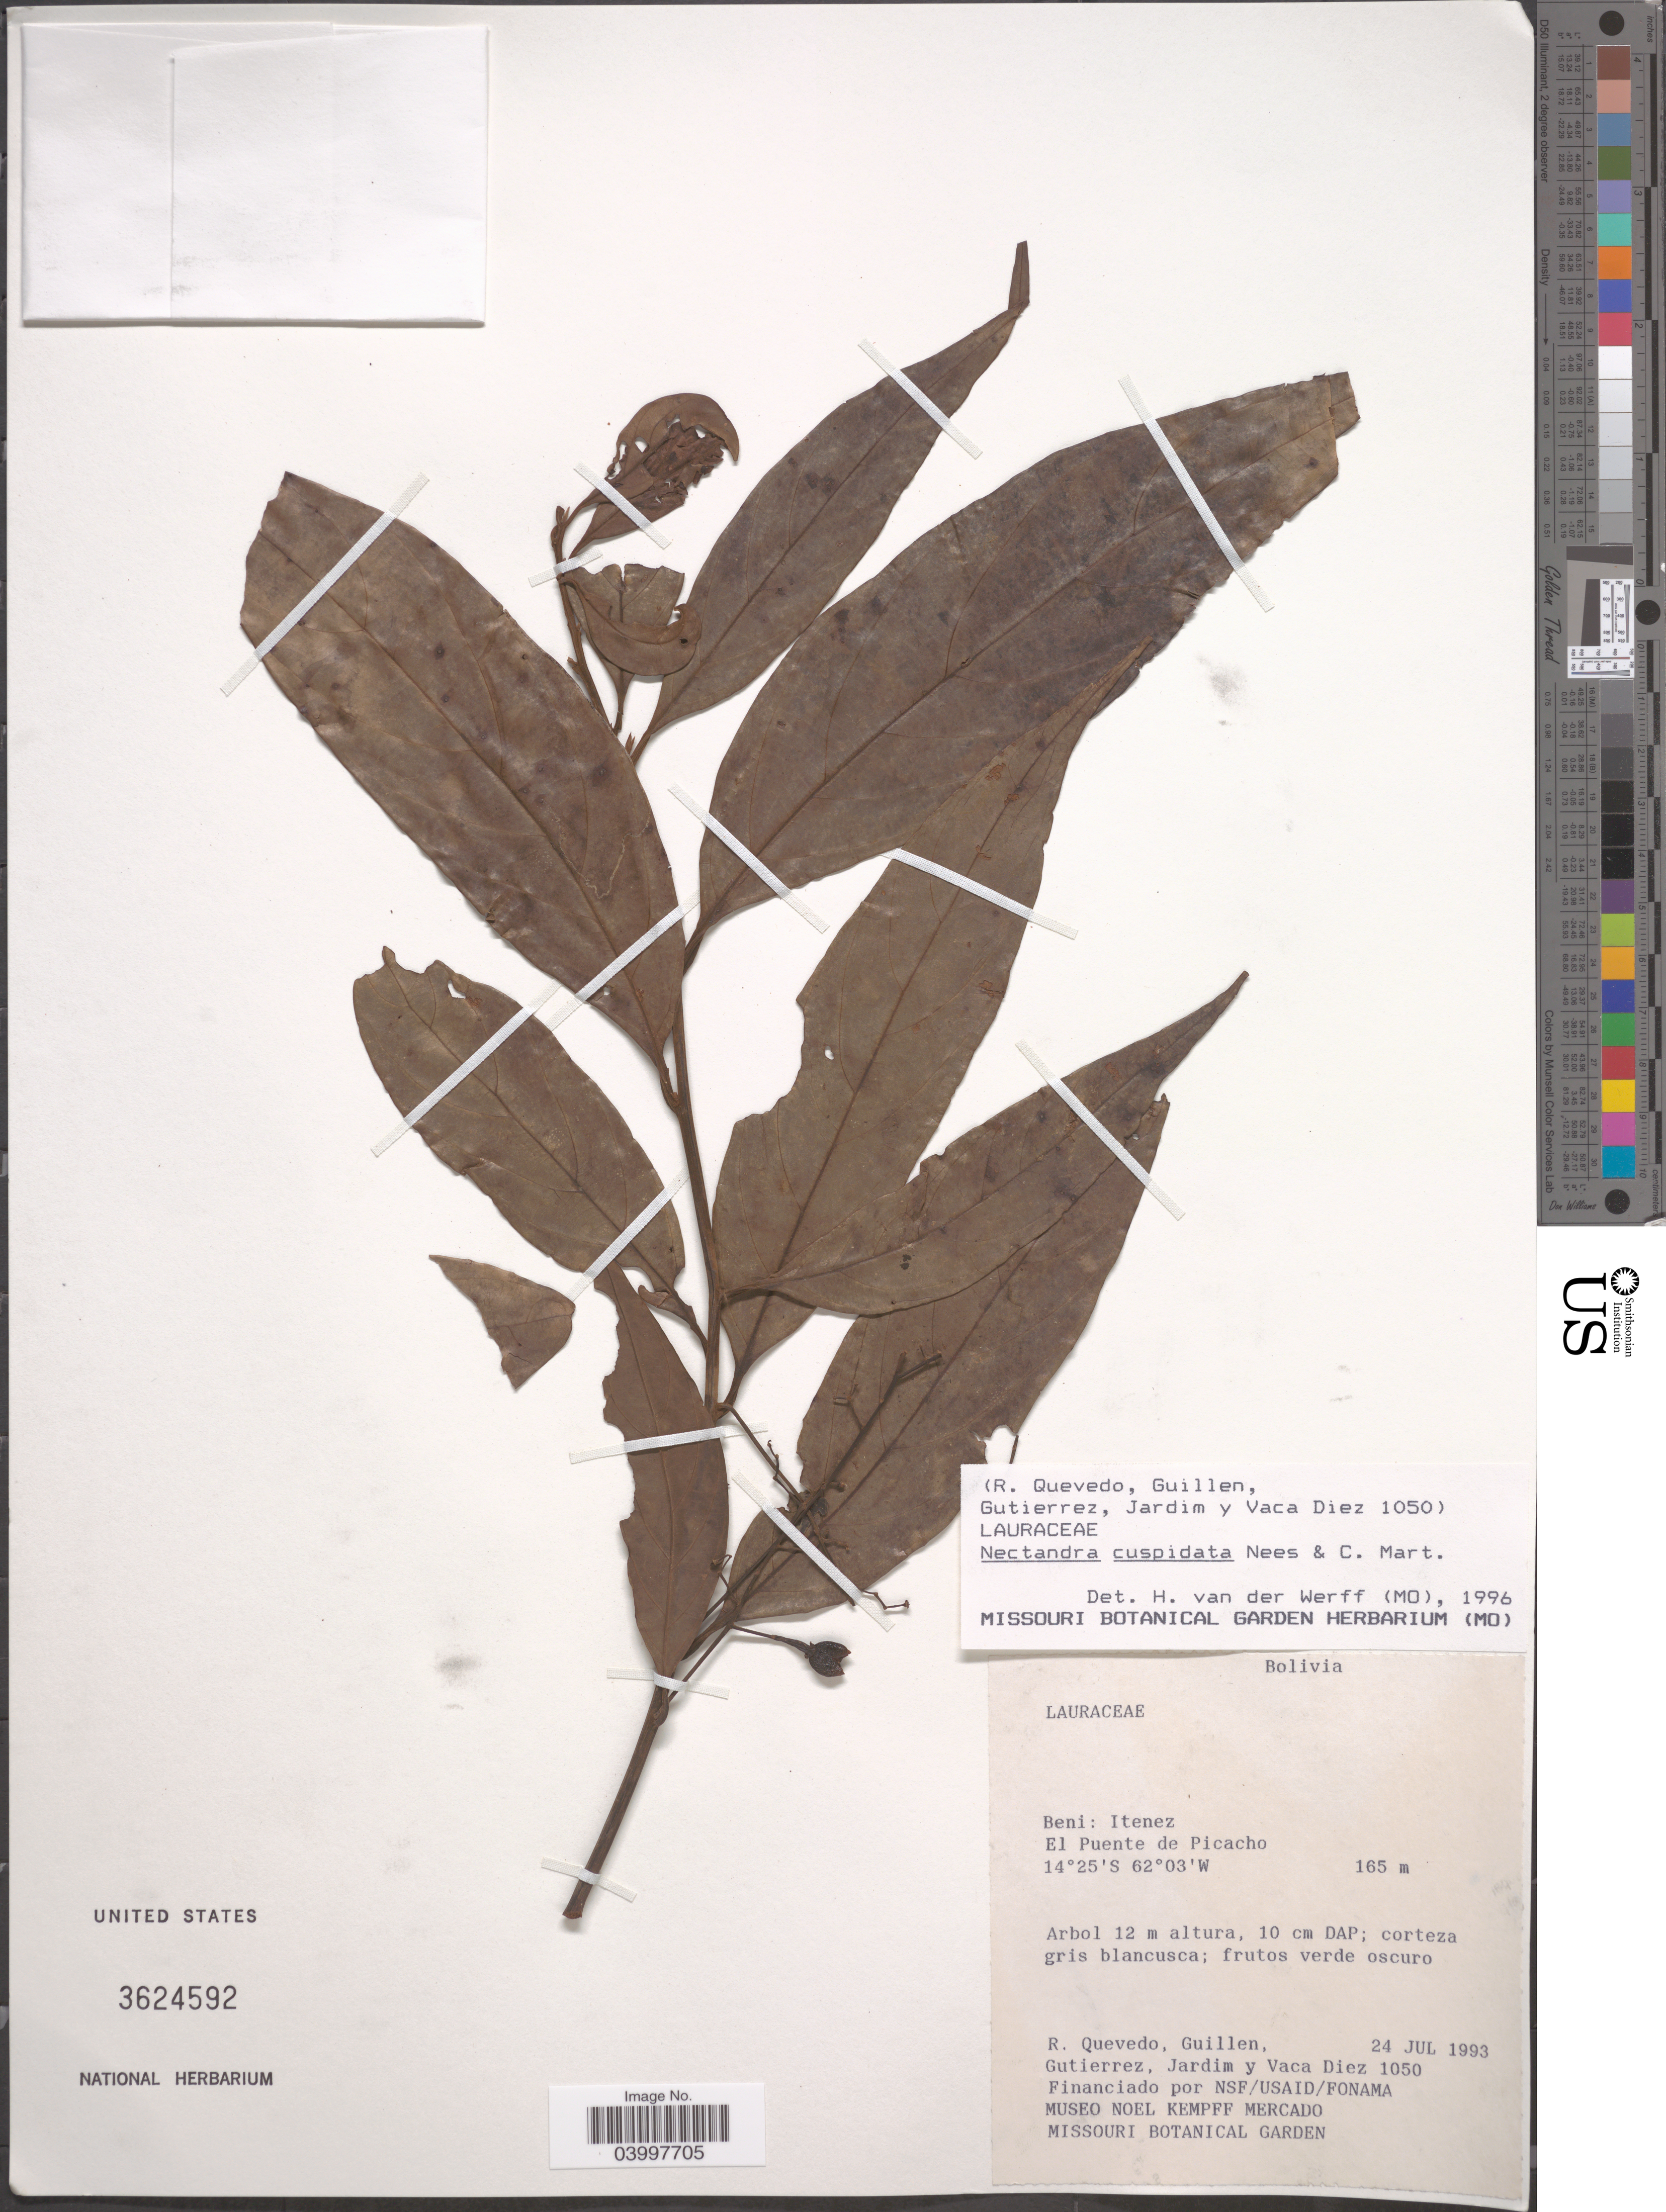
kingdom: Plantae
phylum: Tracheophyta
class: Magnoliopsida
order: Laurales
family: Lauraceae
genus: Nectandra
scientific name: Nectandra cuspidata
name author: Nees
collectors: R. Quevedo, -- Guillen, -. Gutierrez, Jardim, -- & -. Vaca Diez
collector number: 1050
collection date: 1993-07-24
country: Bolivia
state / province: Beni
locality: Itenez. El Puente de Picacho.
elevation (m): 165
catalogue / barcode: US 3624592